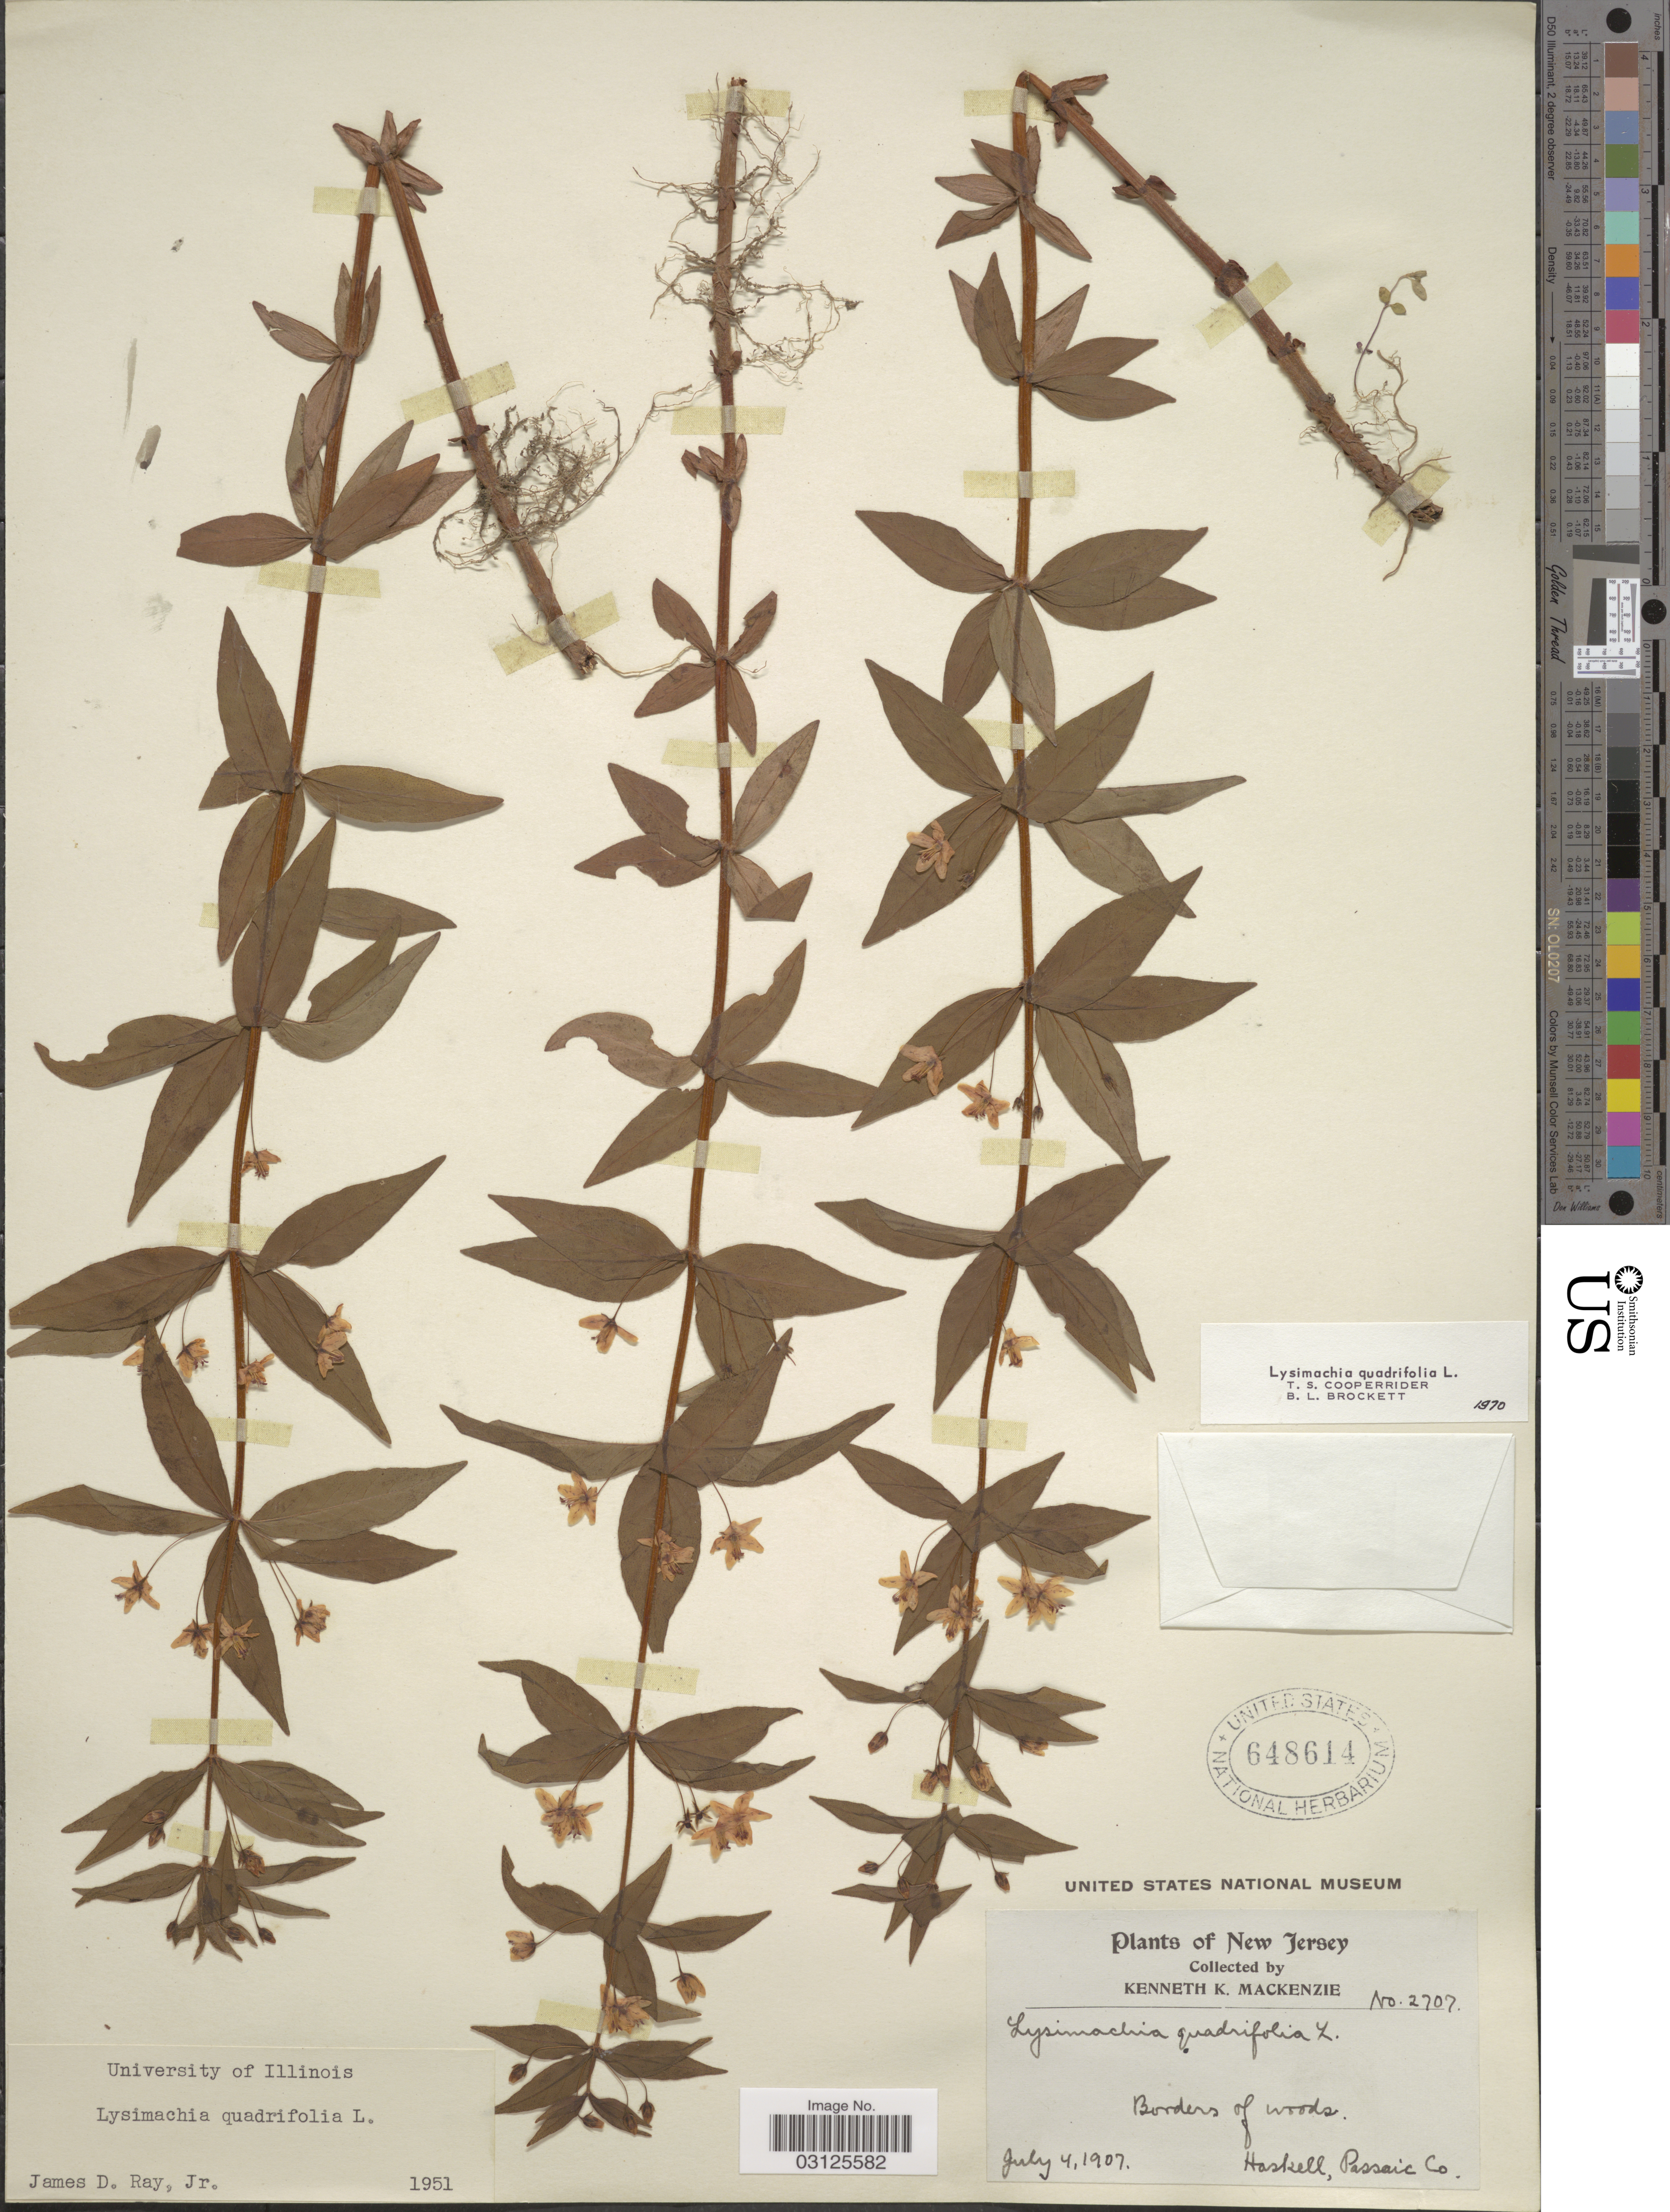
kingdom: Plantae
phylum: Tracheophyta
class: Magnoliopsida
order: Ericales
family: Primulaceae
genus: Lysimachia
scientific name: Lysimachia quadrifolia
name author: L.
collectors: K. K. Mackenzie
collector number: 2707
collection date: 1907-07-04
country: United States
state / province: New Jersey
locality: Borders of woods, Haskell, Passaic Co.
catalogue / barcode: US 648614